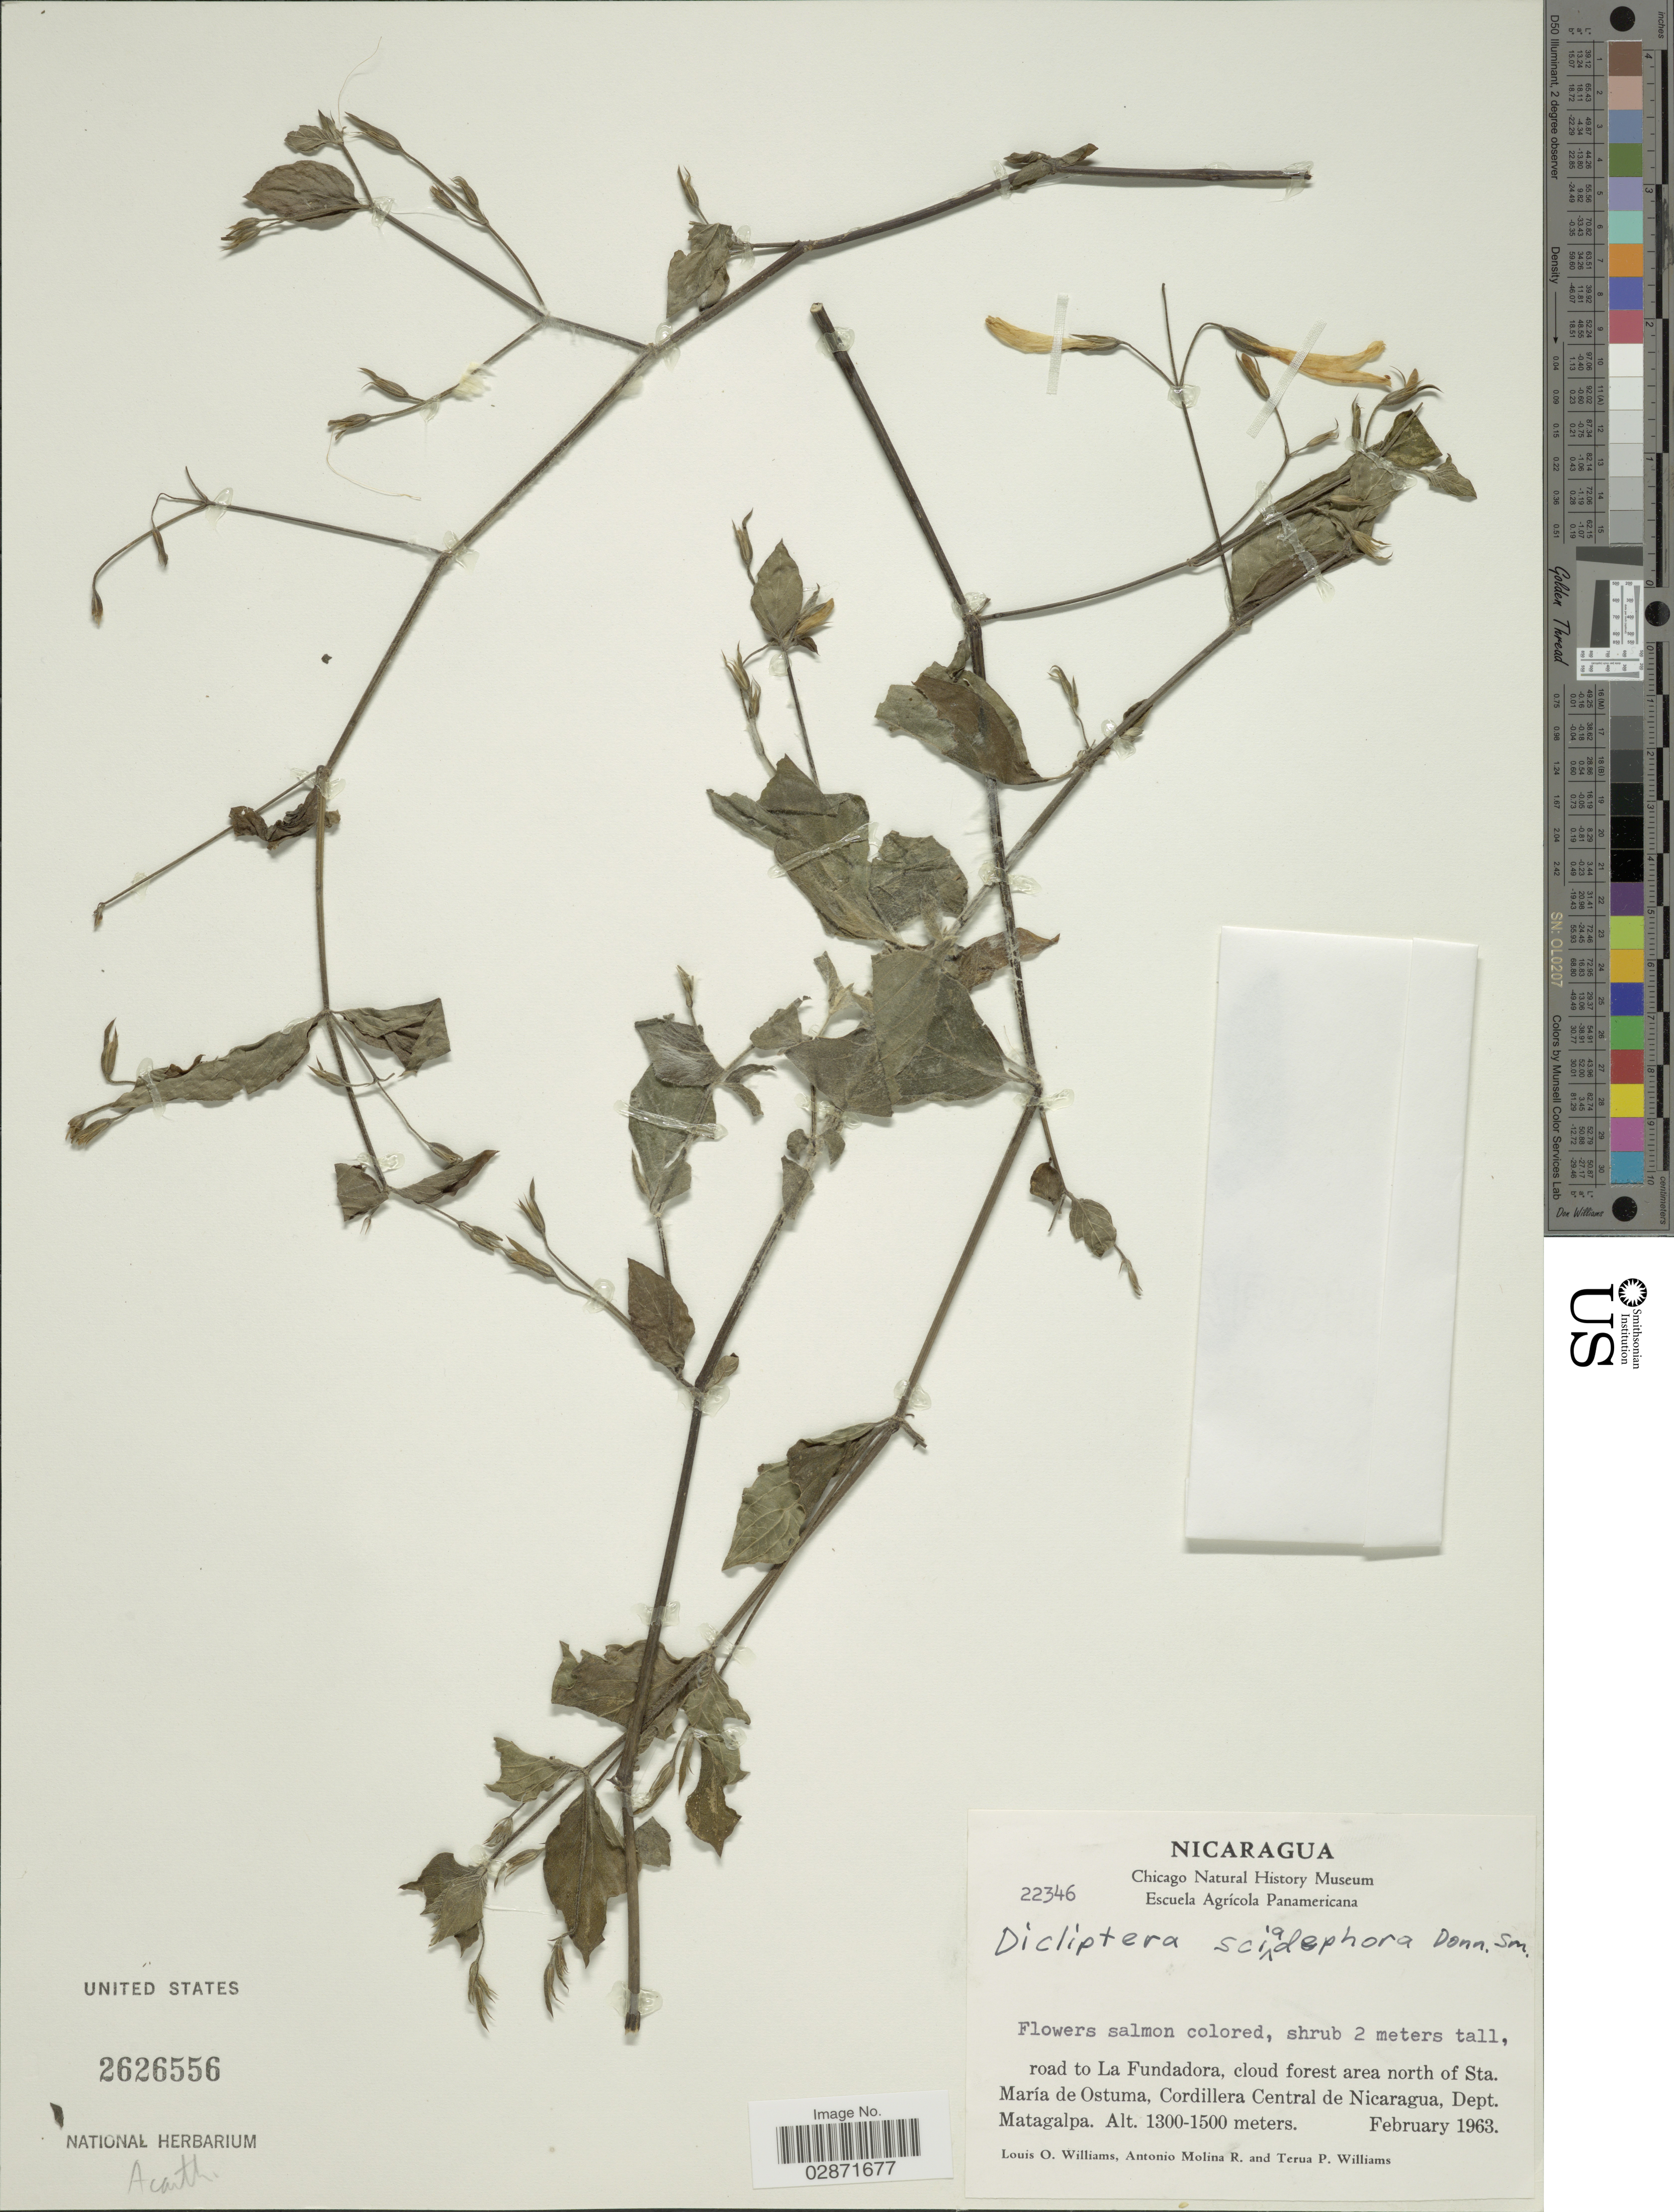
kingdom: Plantae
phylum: Tracheophyta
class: Magnoliopsida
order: Lamiales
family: Acanthaceae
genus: Dicliptera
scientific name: Dicliptera sciadephora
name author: Donn. Sm.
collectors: L. O. Williams, A. Molina R. & T. Williams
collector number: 22346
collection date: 1963-02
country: Nicaragua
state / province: Matagalpa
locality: Road to La Fundadora, cloud forest area north of Sta. María de Ostuma, Cordillera Central de Nicaragua, Dept. Matagalpa.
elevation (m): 1300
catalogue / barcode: US 2626556